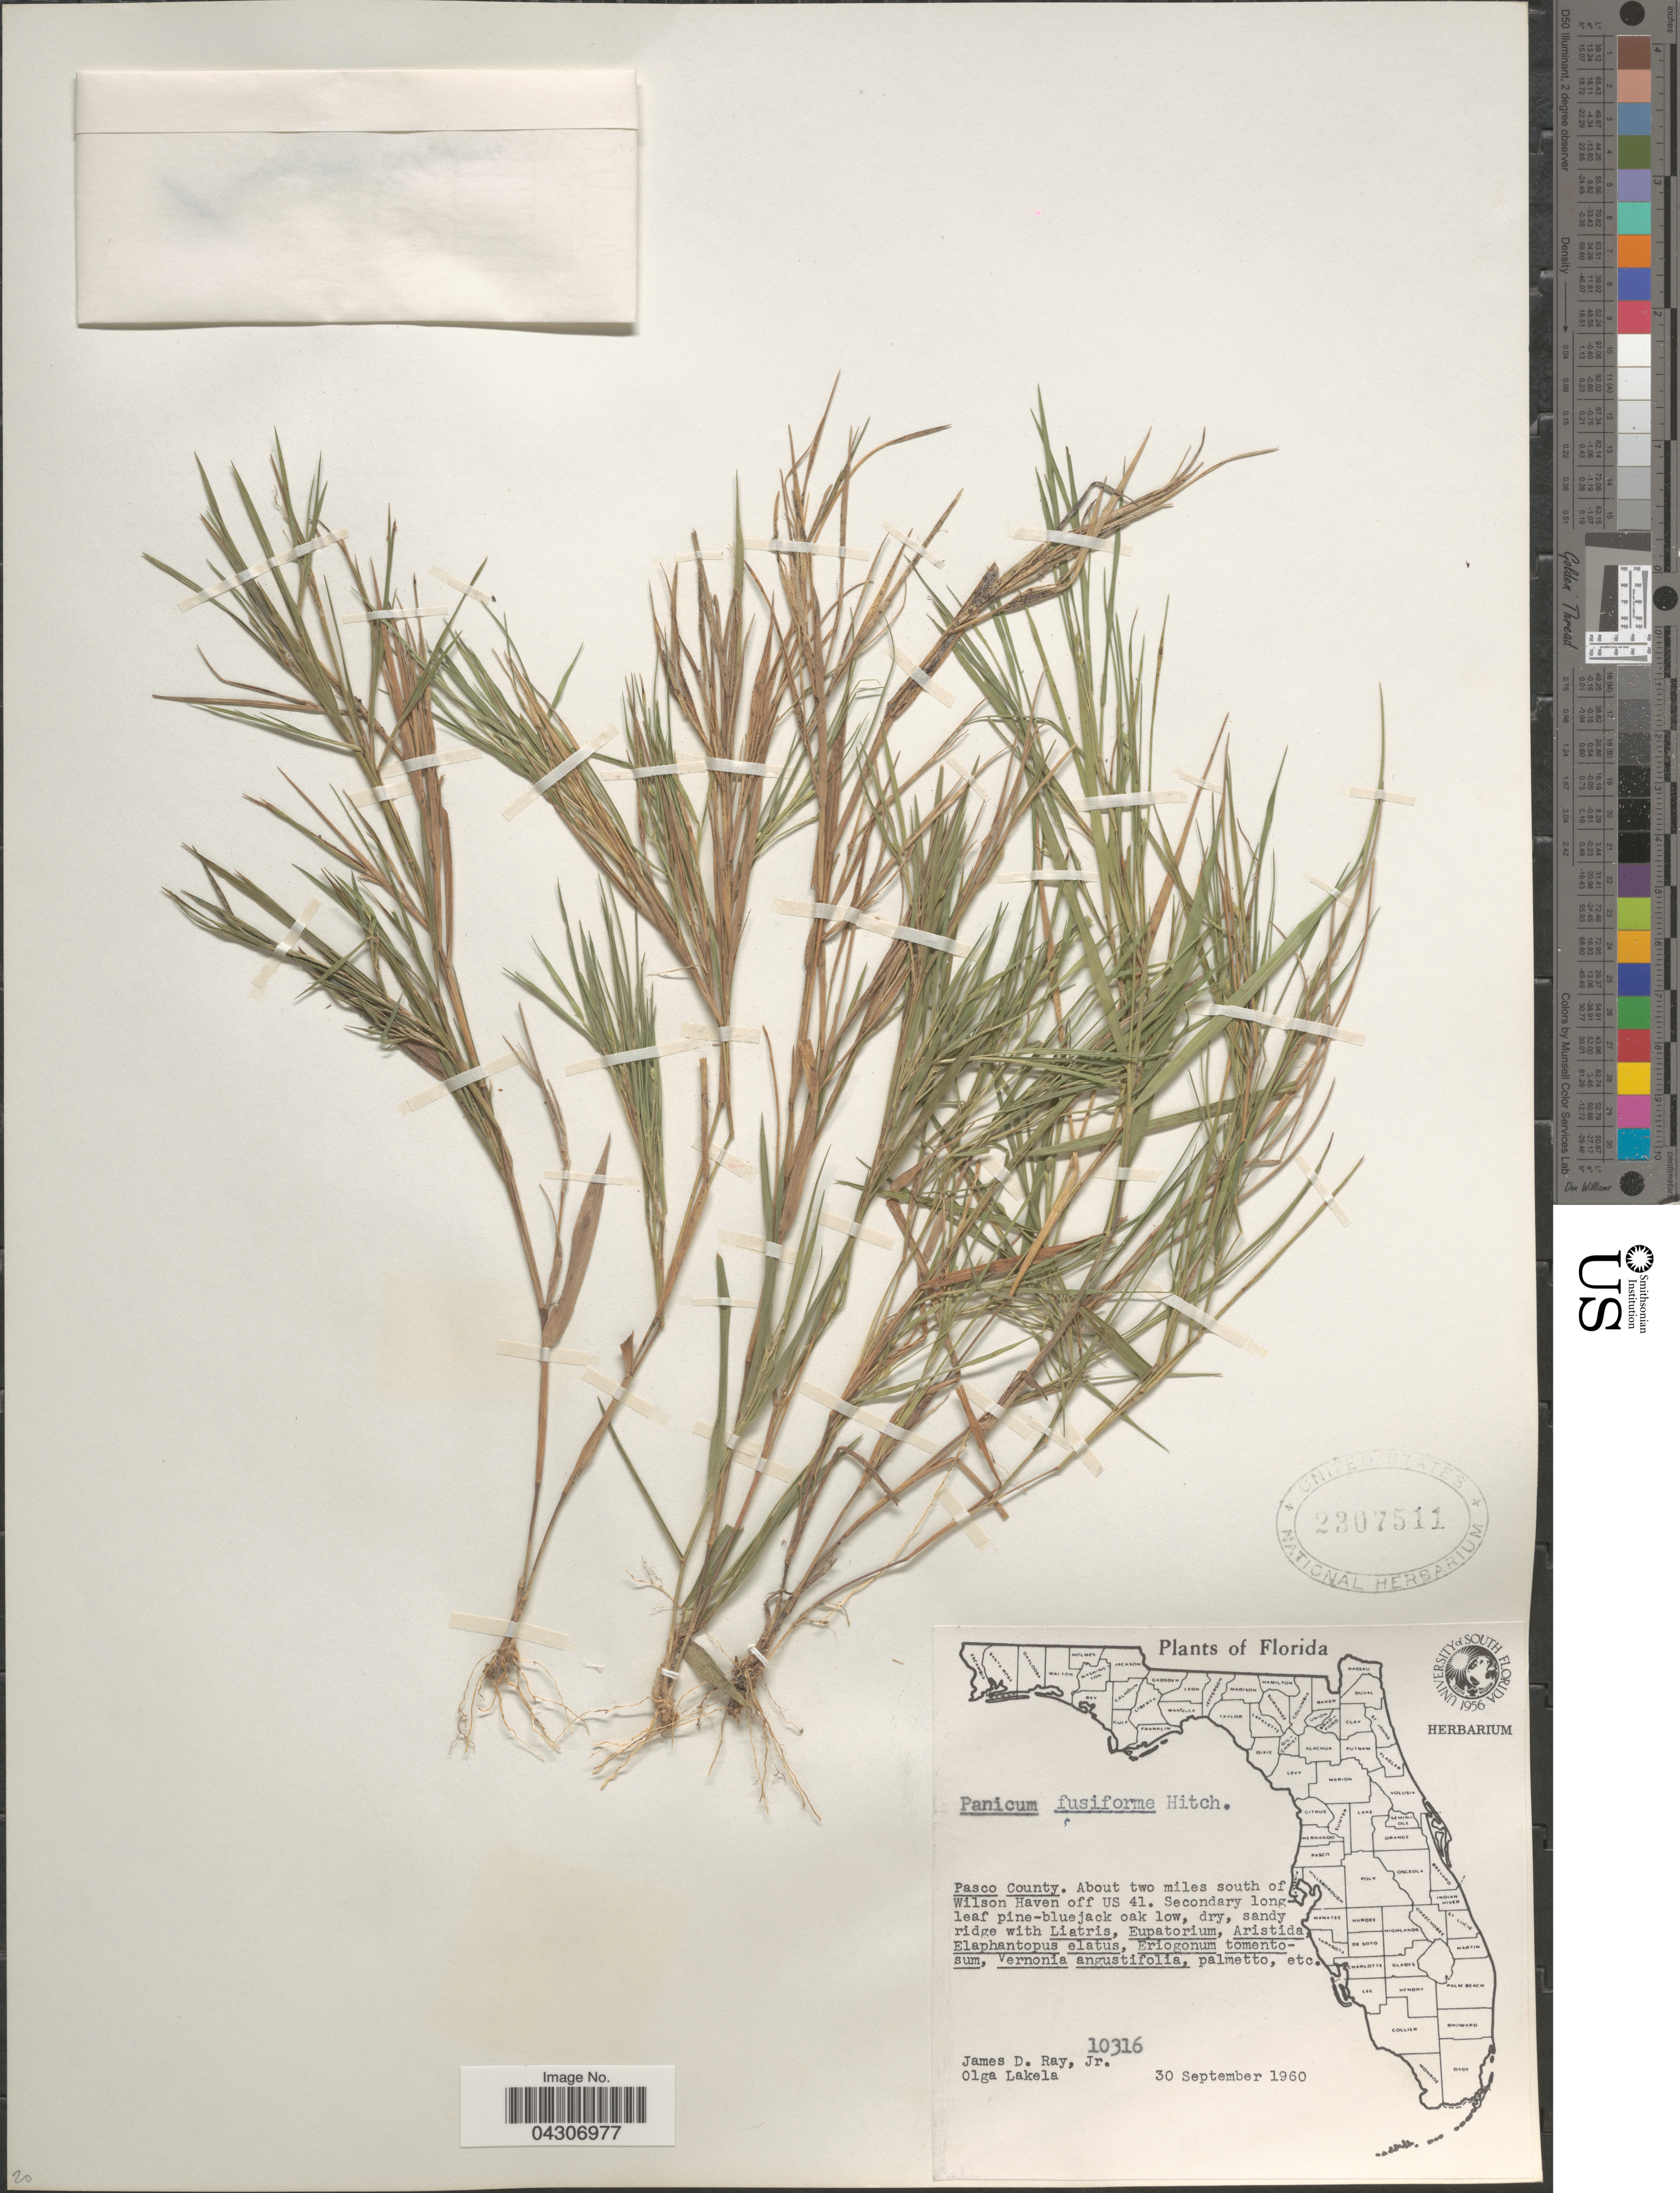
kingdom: Plantae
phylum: Tracheophyta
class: Liliopsida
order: Poales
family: Poaceae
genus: Dichanthelium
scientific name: Dichanthelium aciculare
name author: (Desv. ex Poir.) Gould & C.A. Clark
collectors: J. D. Ray Jr. & O. K. Lakela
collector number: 10316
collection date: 1960-09-30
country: United States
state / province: Florida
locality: Pasco County. About two miles south of Wilson Haven off US 41.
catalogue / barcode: US 2307511